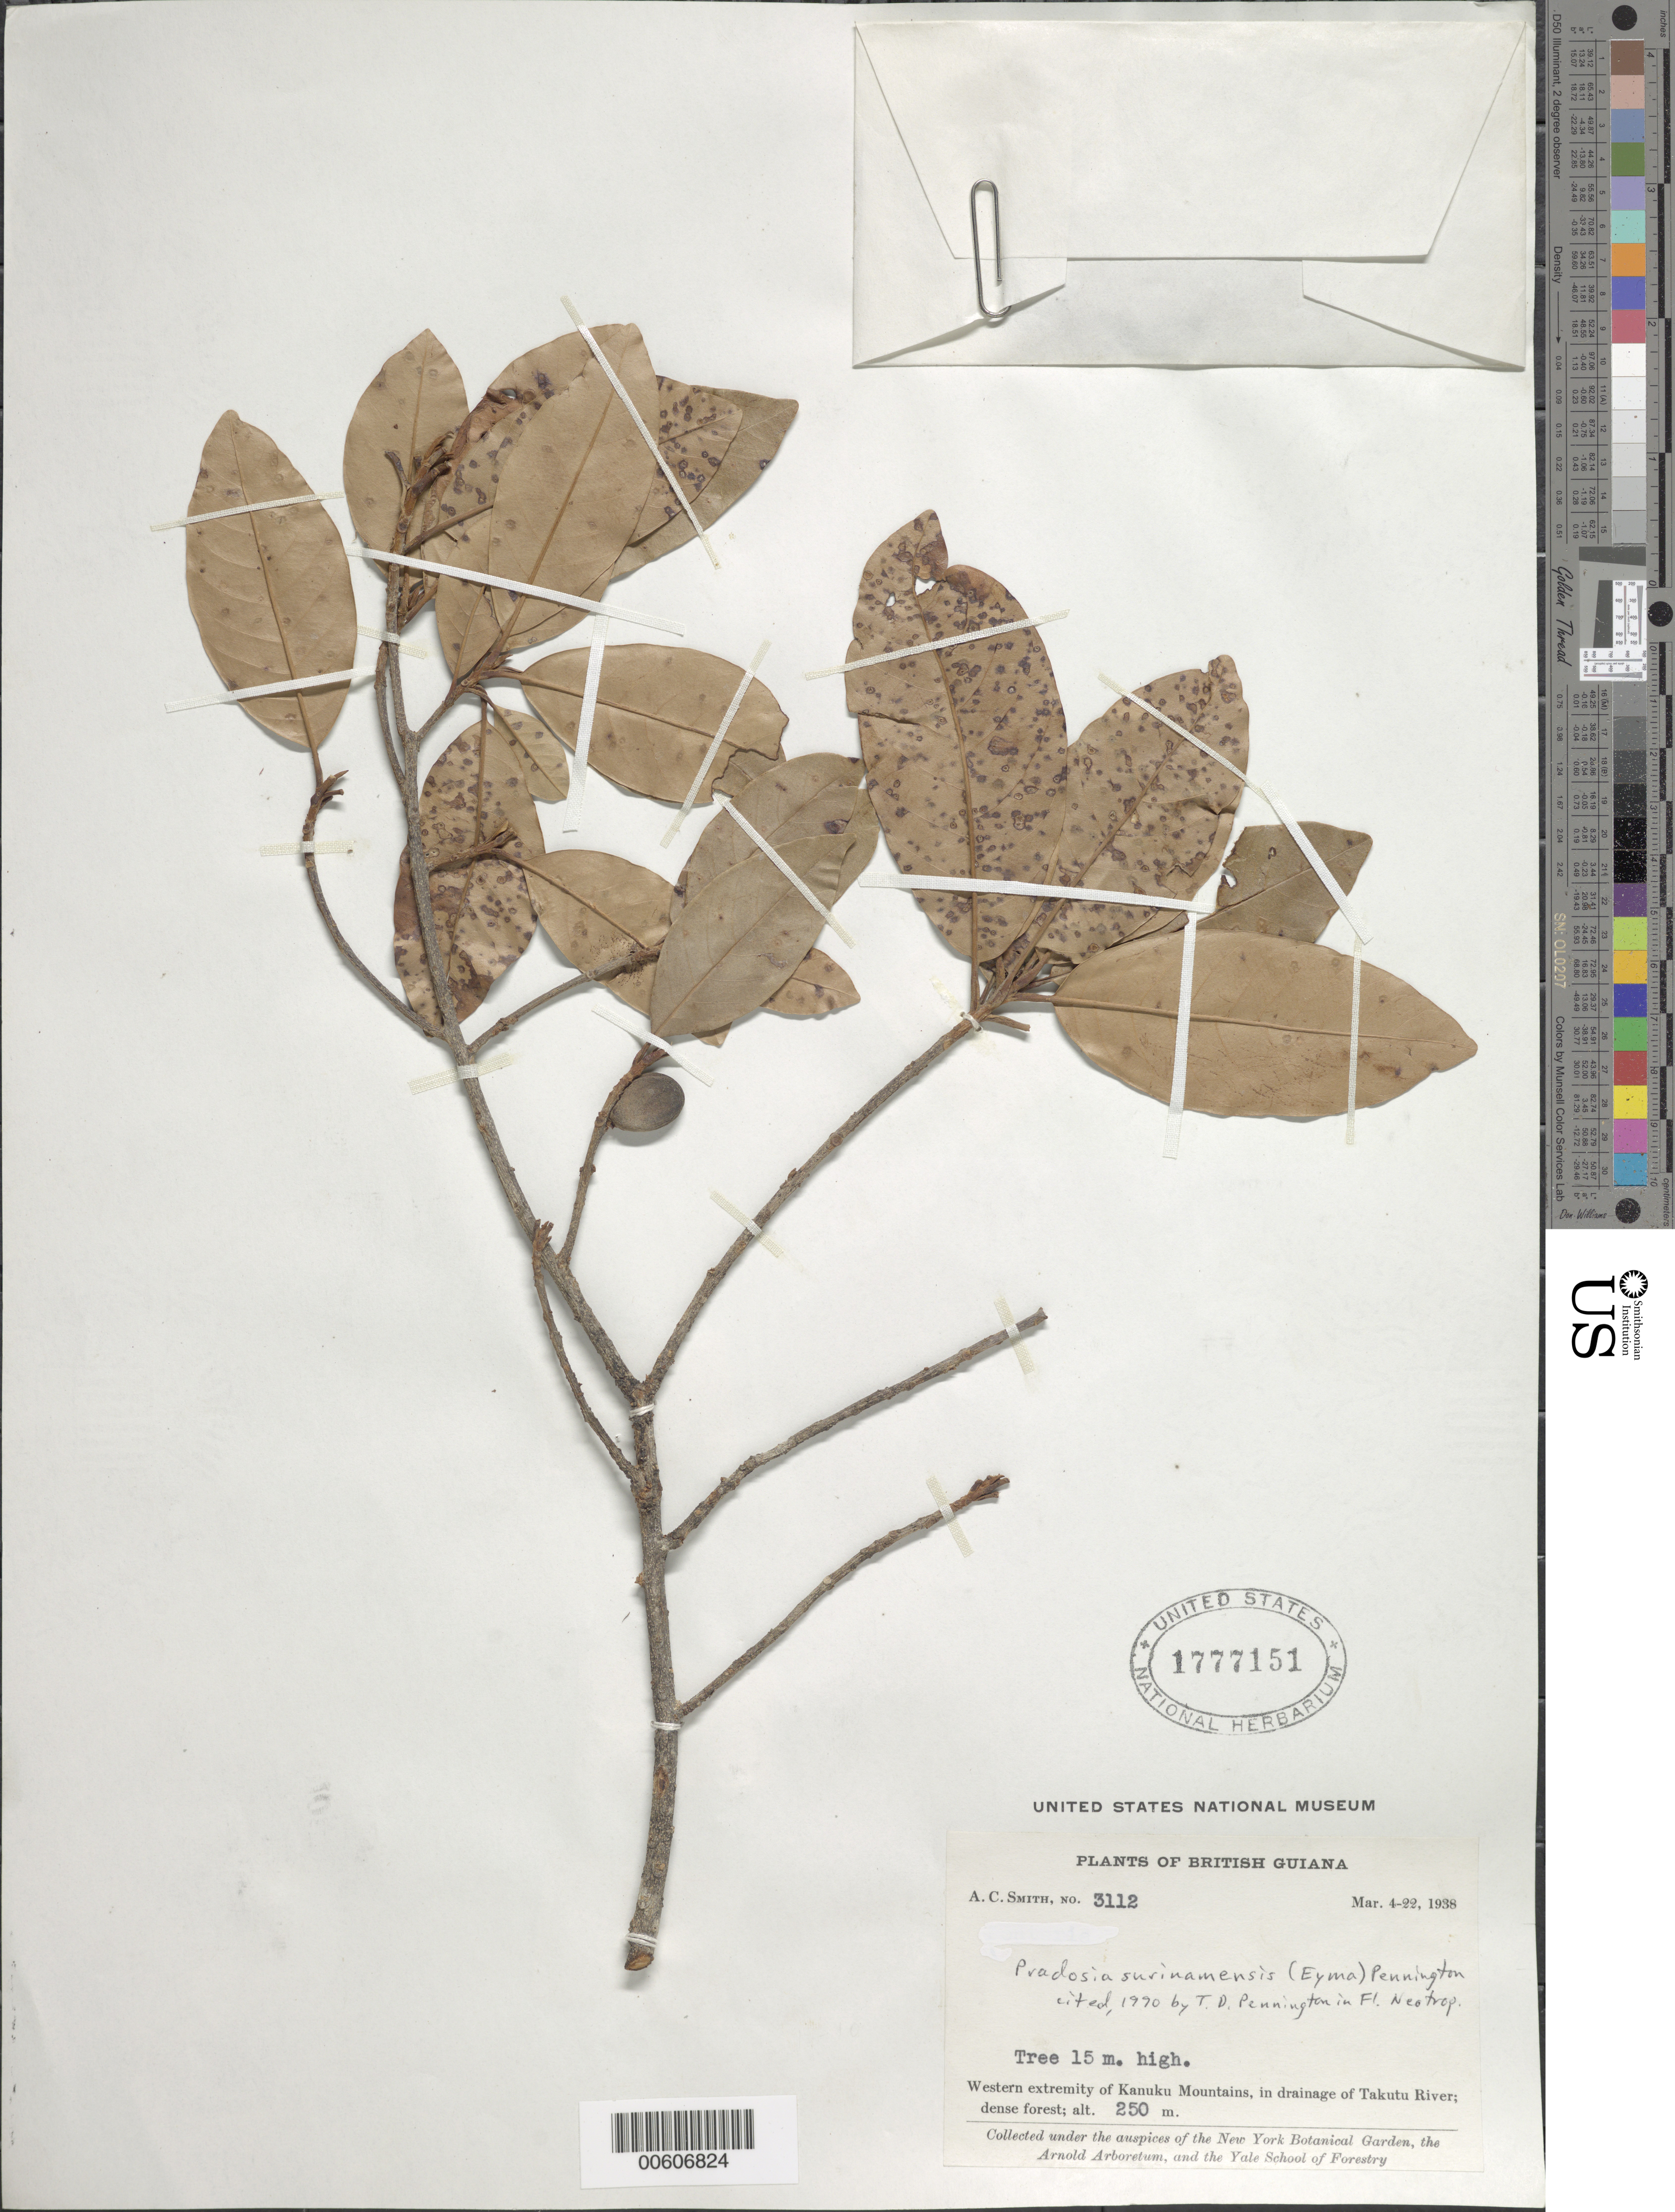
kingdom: Plantae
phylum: Tracheophyta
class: Magnoliopsida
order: Ericales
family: Sapotaceae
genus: Pradosia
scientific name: Pradosia surinamensis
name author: (Eyma) T.D. Penn.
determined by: Pennington, T. D., (K)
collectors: A. C. Smith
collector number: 3112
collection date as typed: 4-Mar-38 to 22-Mar-38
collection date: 1938-03-04/1938-03-22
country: Guyana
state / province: U. Takutu-U. Essequibo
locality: Kanuku Mts., drainage of Takutu R., western extremity of Kanuku Mountains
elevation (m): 250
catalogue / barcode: US 1777151